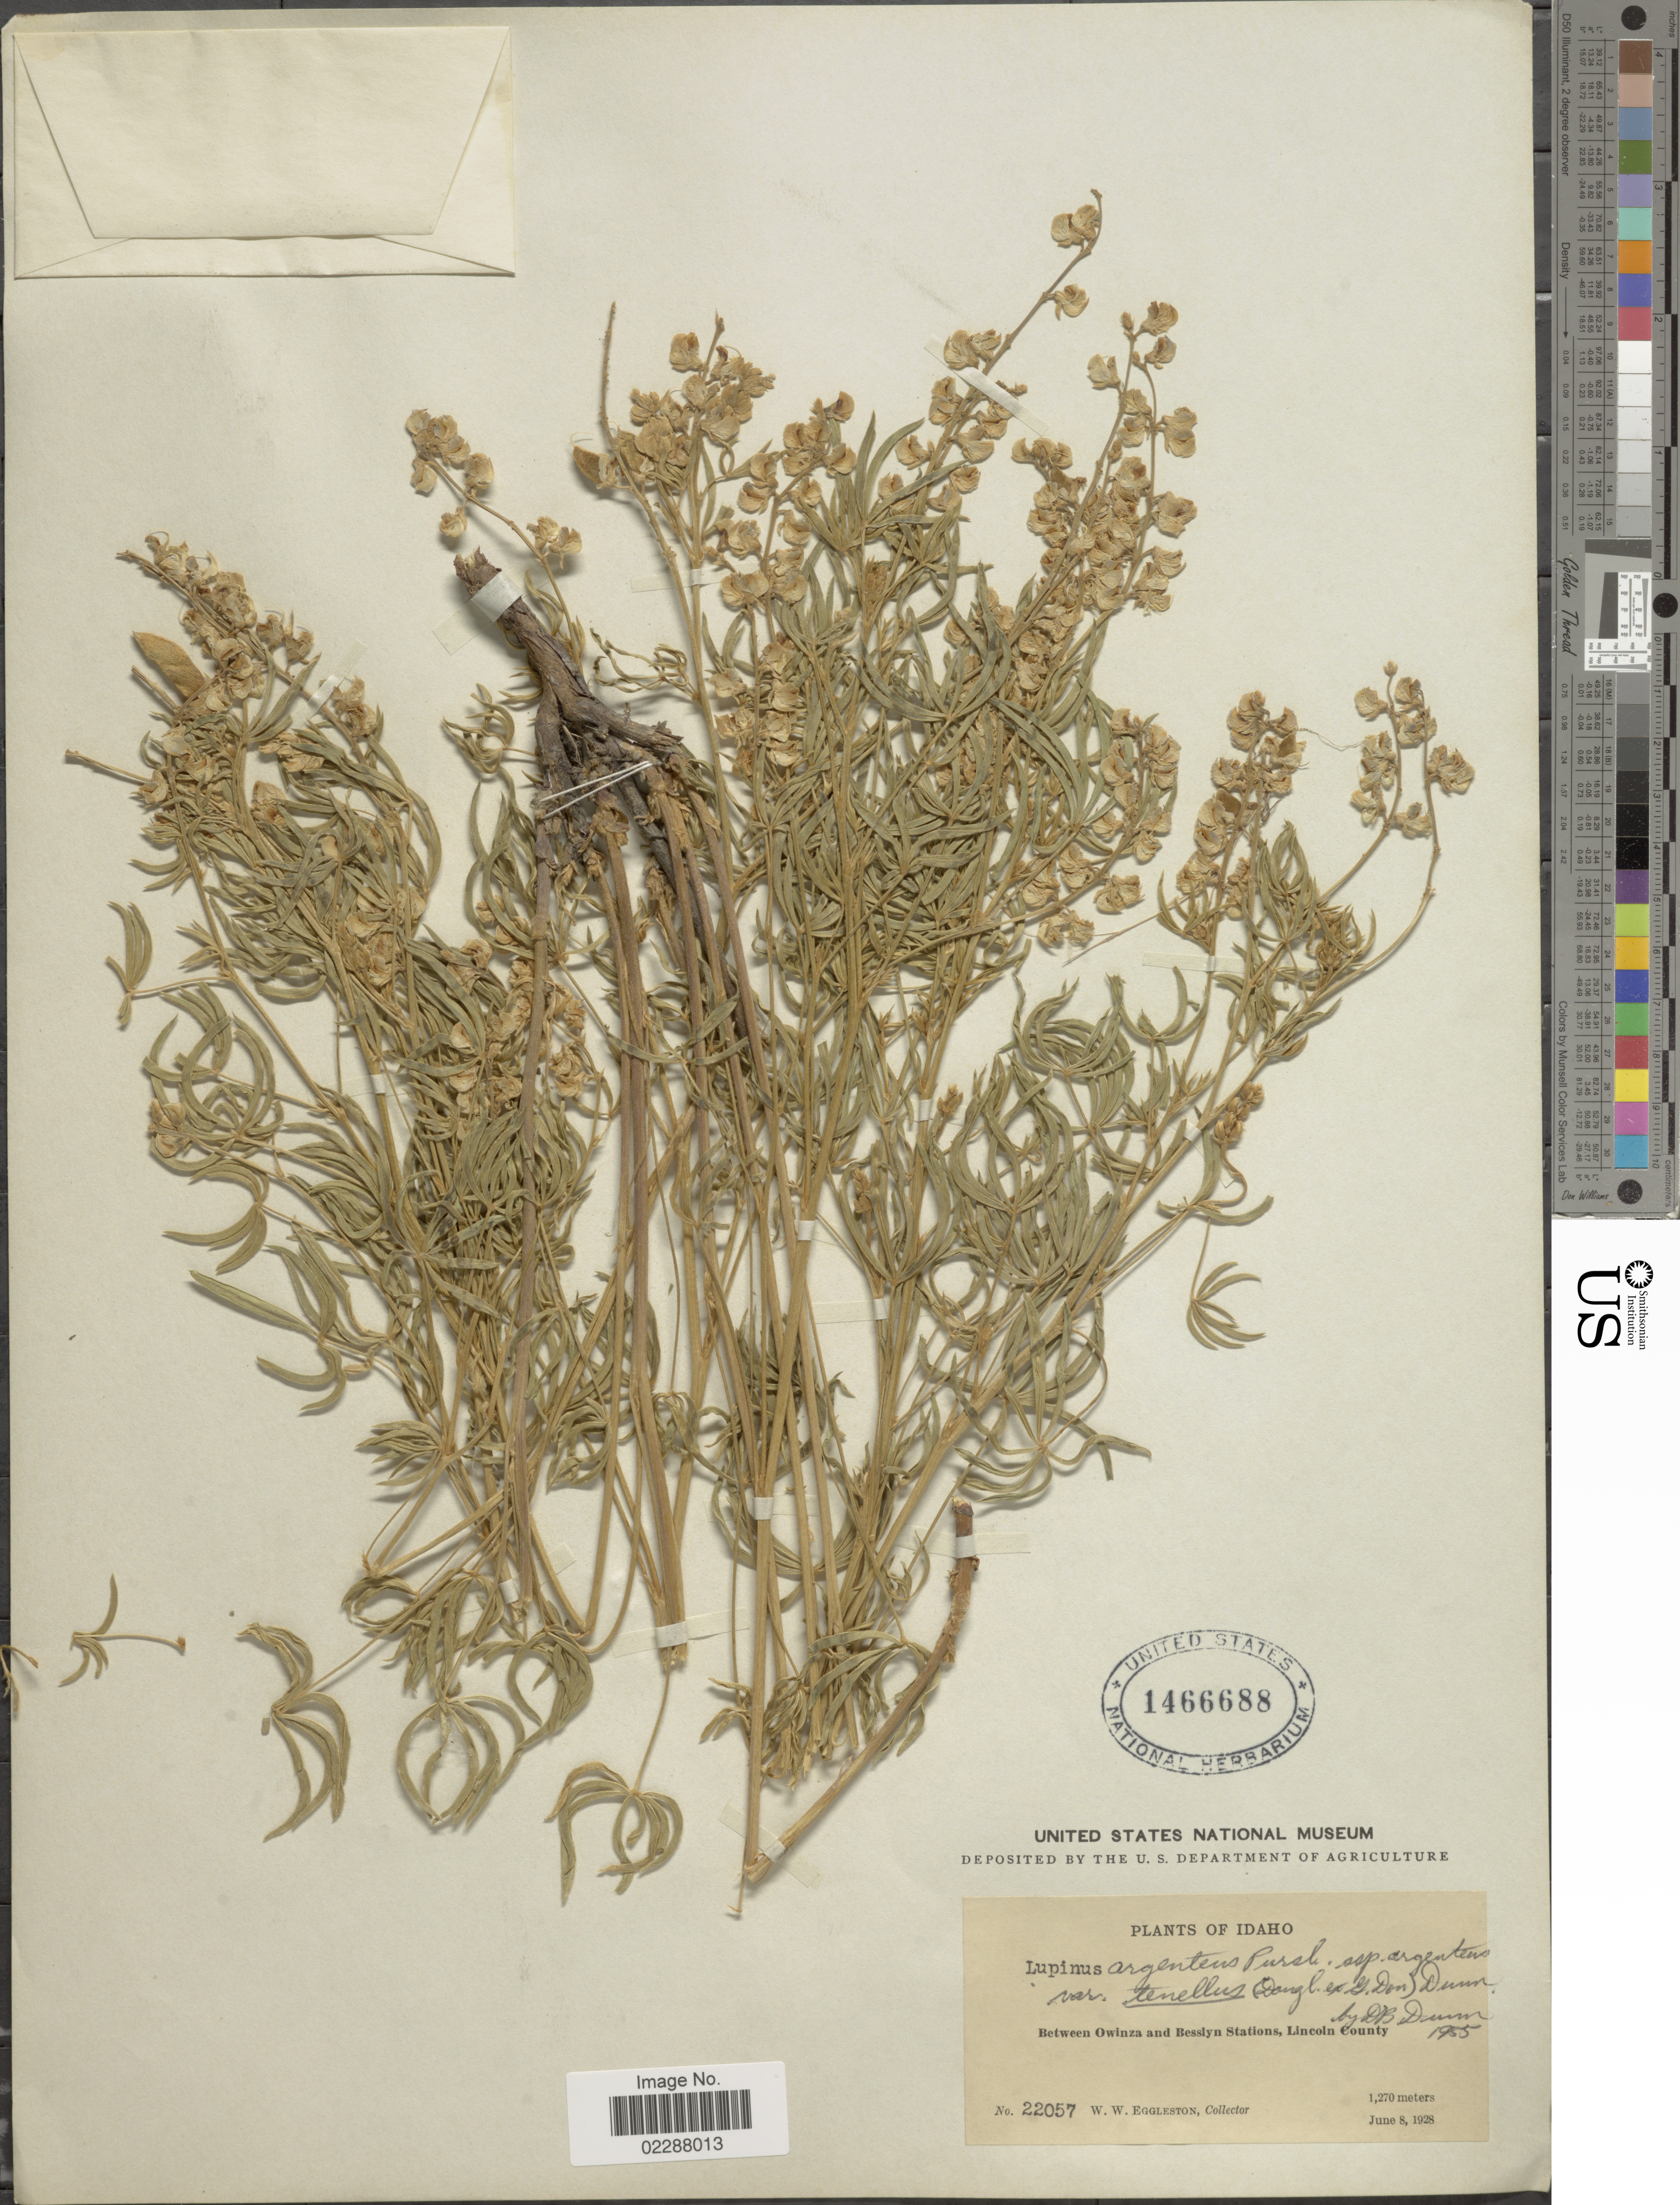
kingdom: Plantae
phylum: Tracheophyta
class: Magnoliopsida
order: Fabales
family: Fabaceae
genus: Lupinus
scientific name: Lupinus tenellus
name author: Douglas ex G. Don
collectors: W. W. Eggleston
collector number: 22057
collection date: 1928-06-08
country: United States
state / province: Idaho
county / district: Lincoln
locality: Between Owinza and Besslyn Stations, Lincoln County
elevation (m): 1270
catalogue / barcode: US 1466688